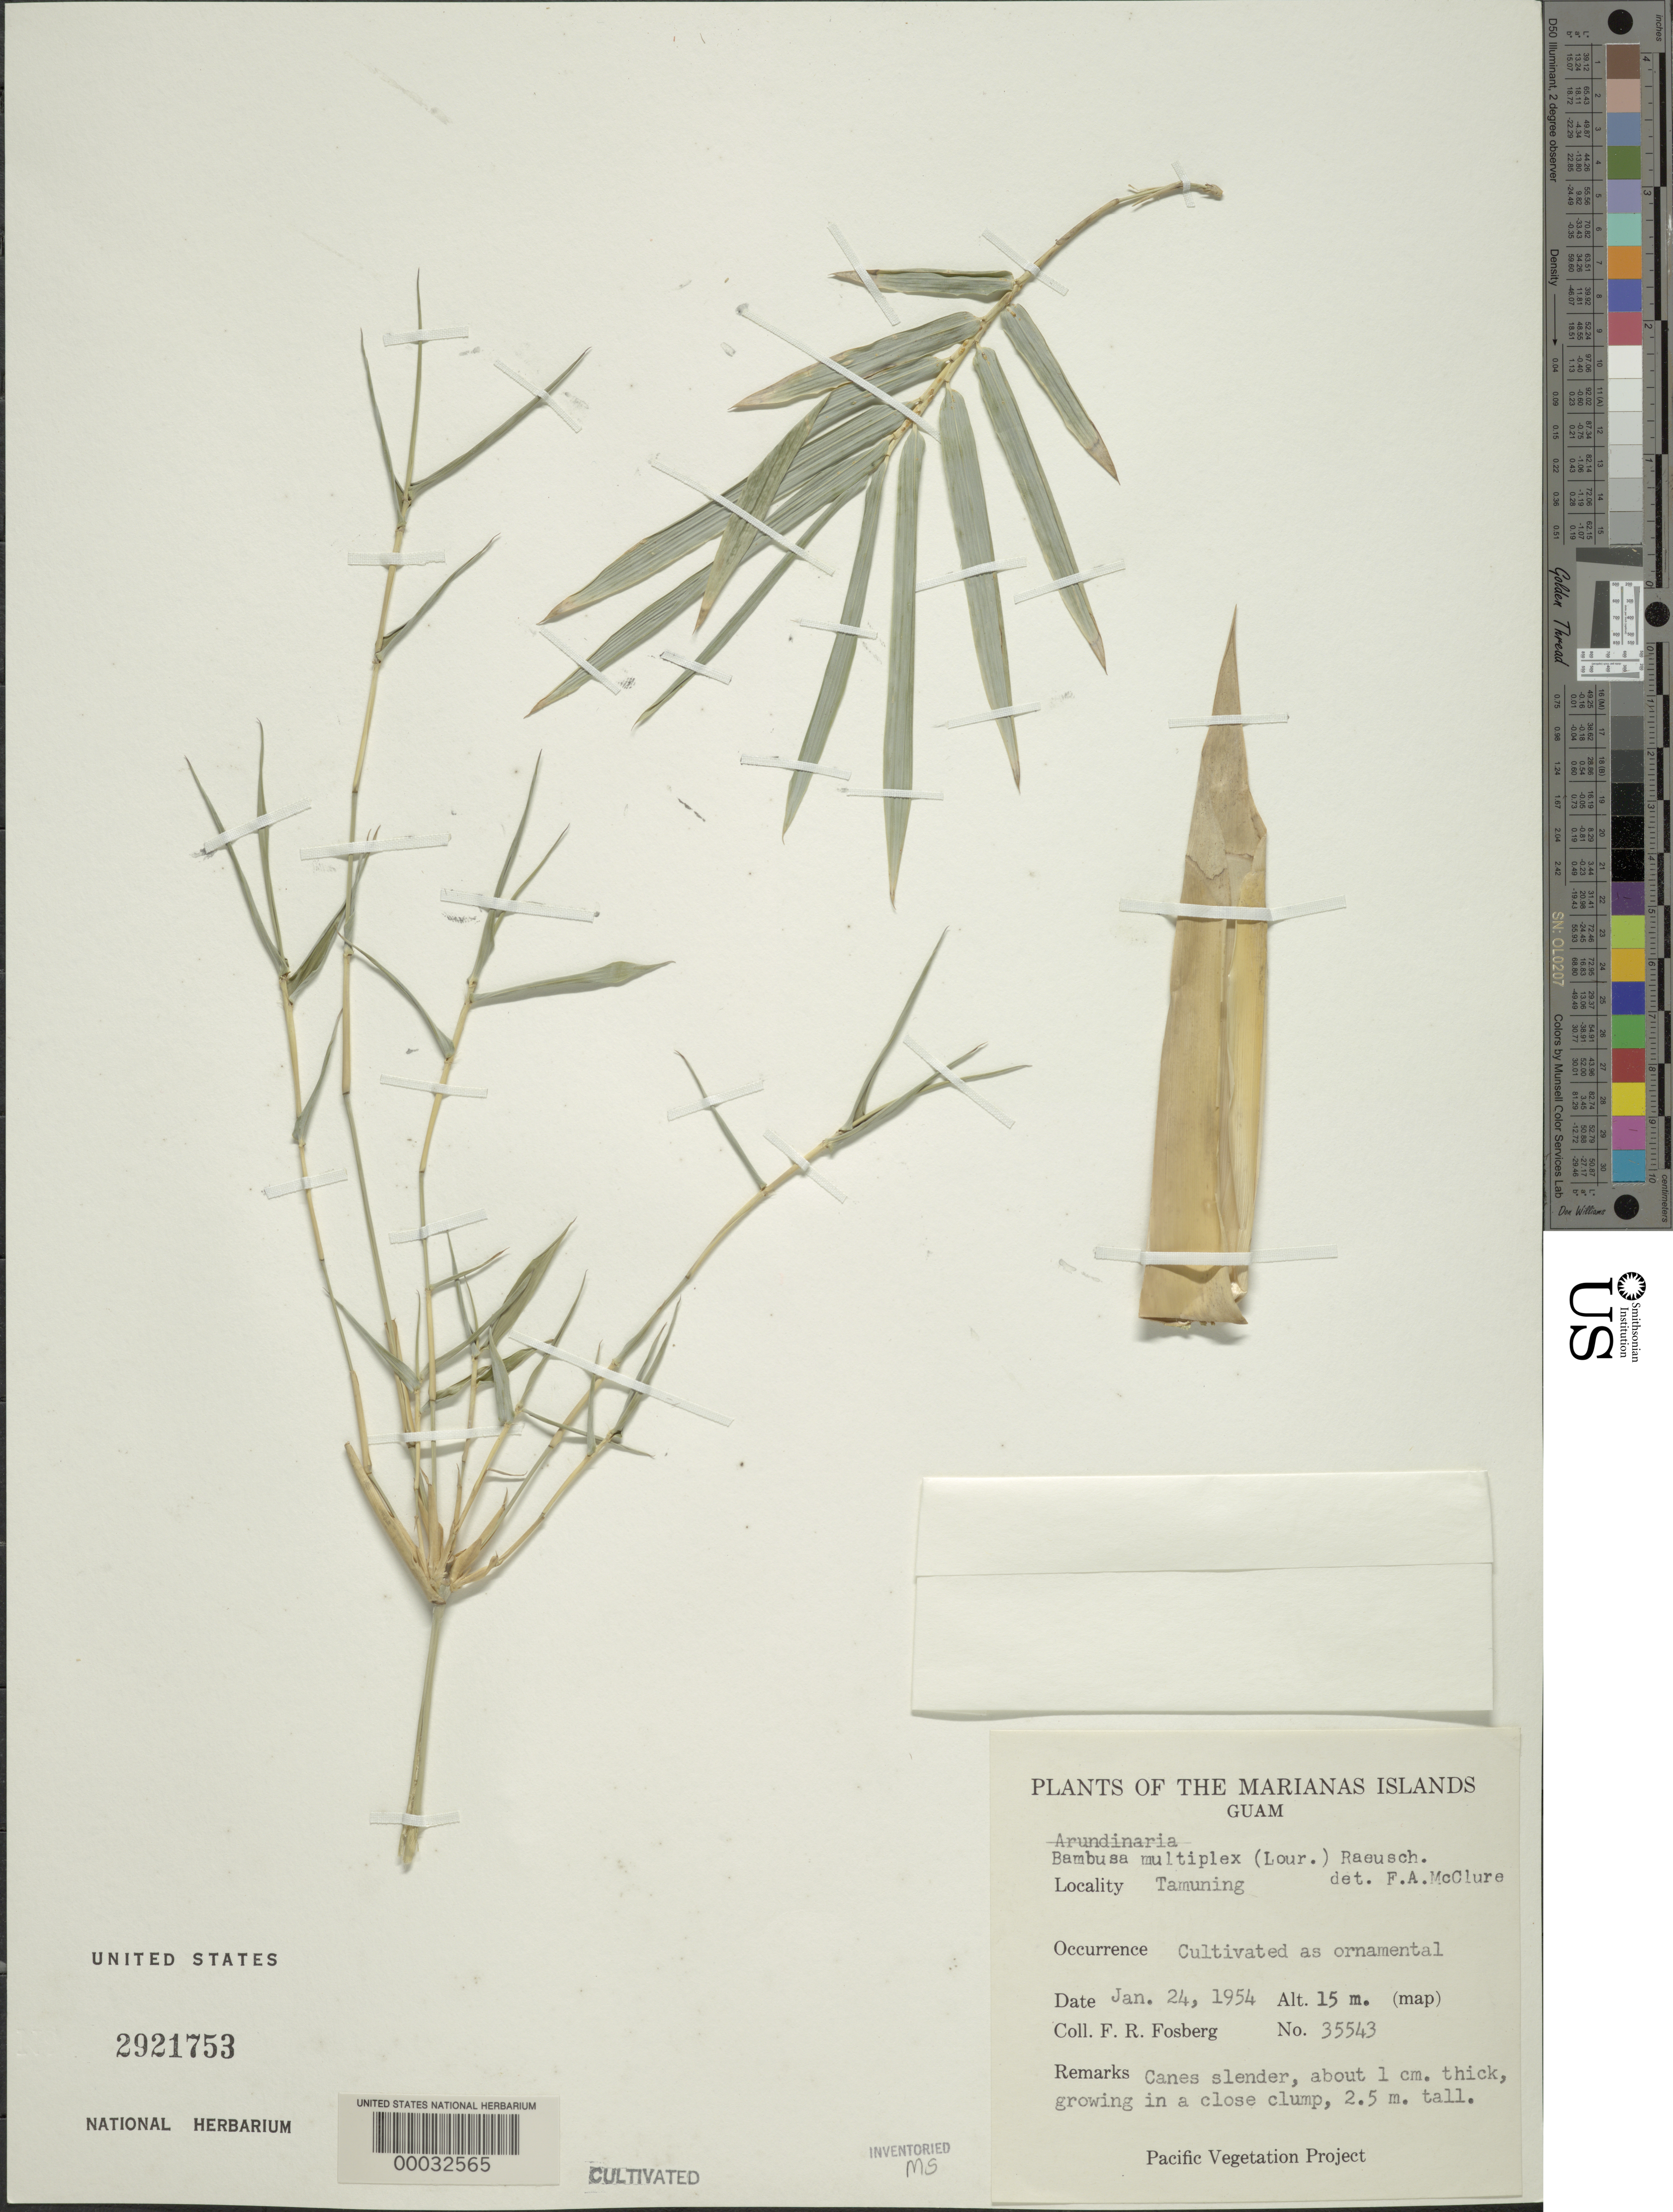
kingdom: Plantae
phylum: Tracheophyta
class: Liliopsida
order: Poales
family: Poaceae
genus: Bambusa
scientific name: Bambusa multiplex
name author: (Lour.) Raeusch. ex Schult. & Schult. f.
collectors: F. R. Fosberg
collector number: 35543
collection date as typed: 24 Jan 1954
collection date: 1954-01-24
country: Guam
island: Guam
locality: Tamuning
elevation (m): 15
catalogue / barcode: US 2921753